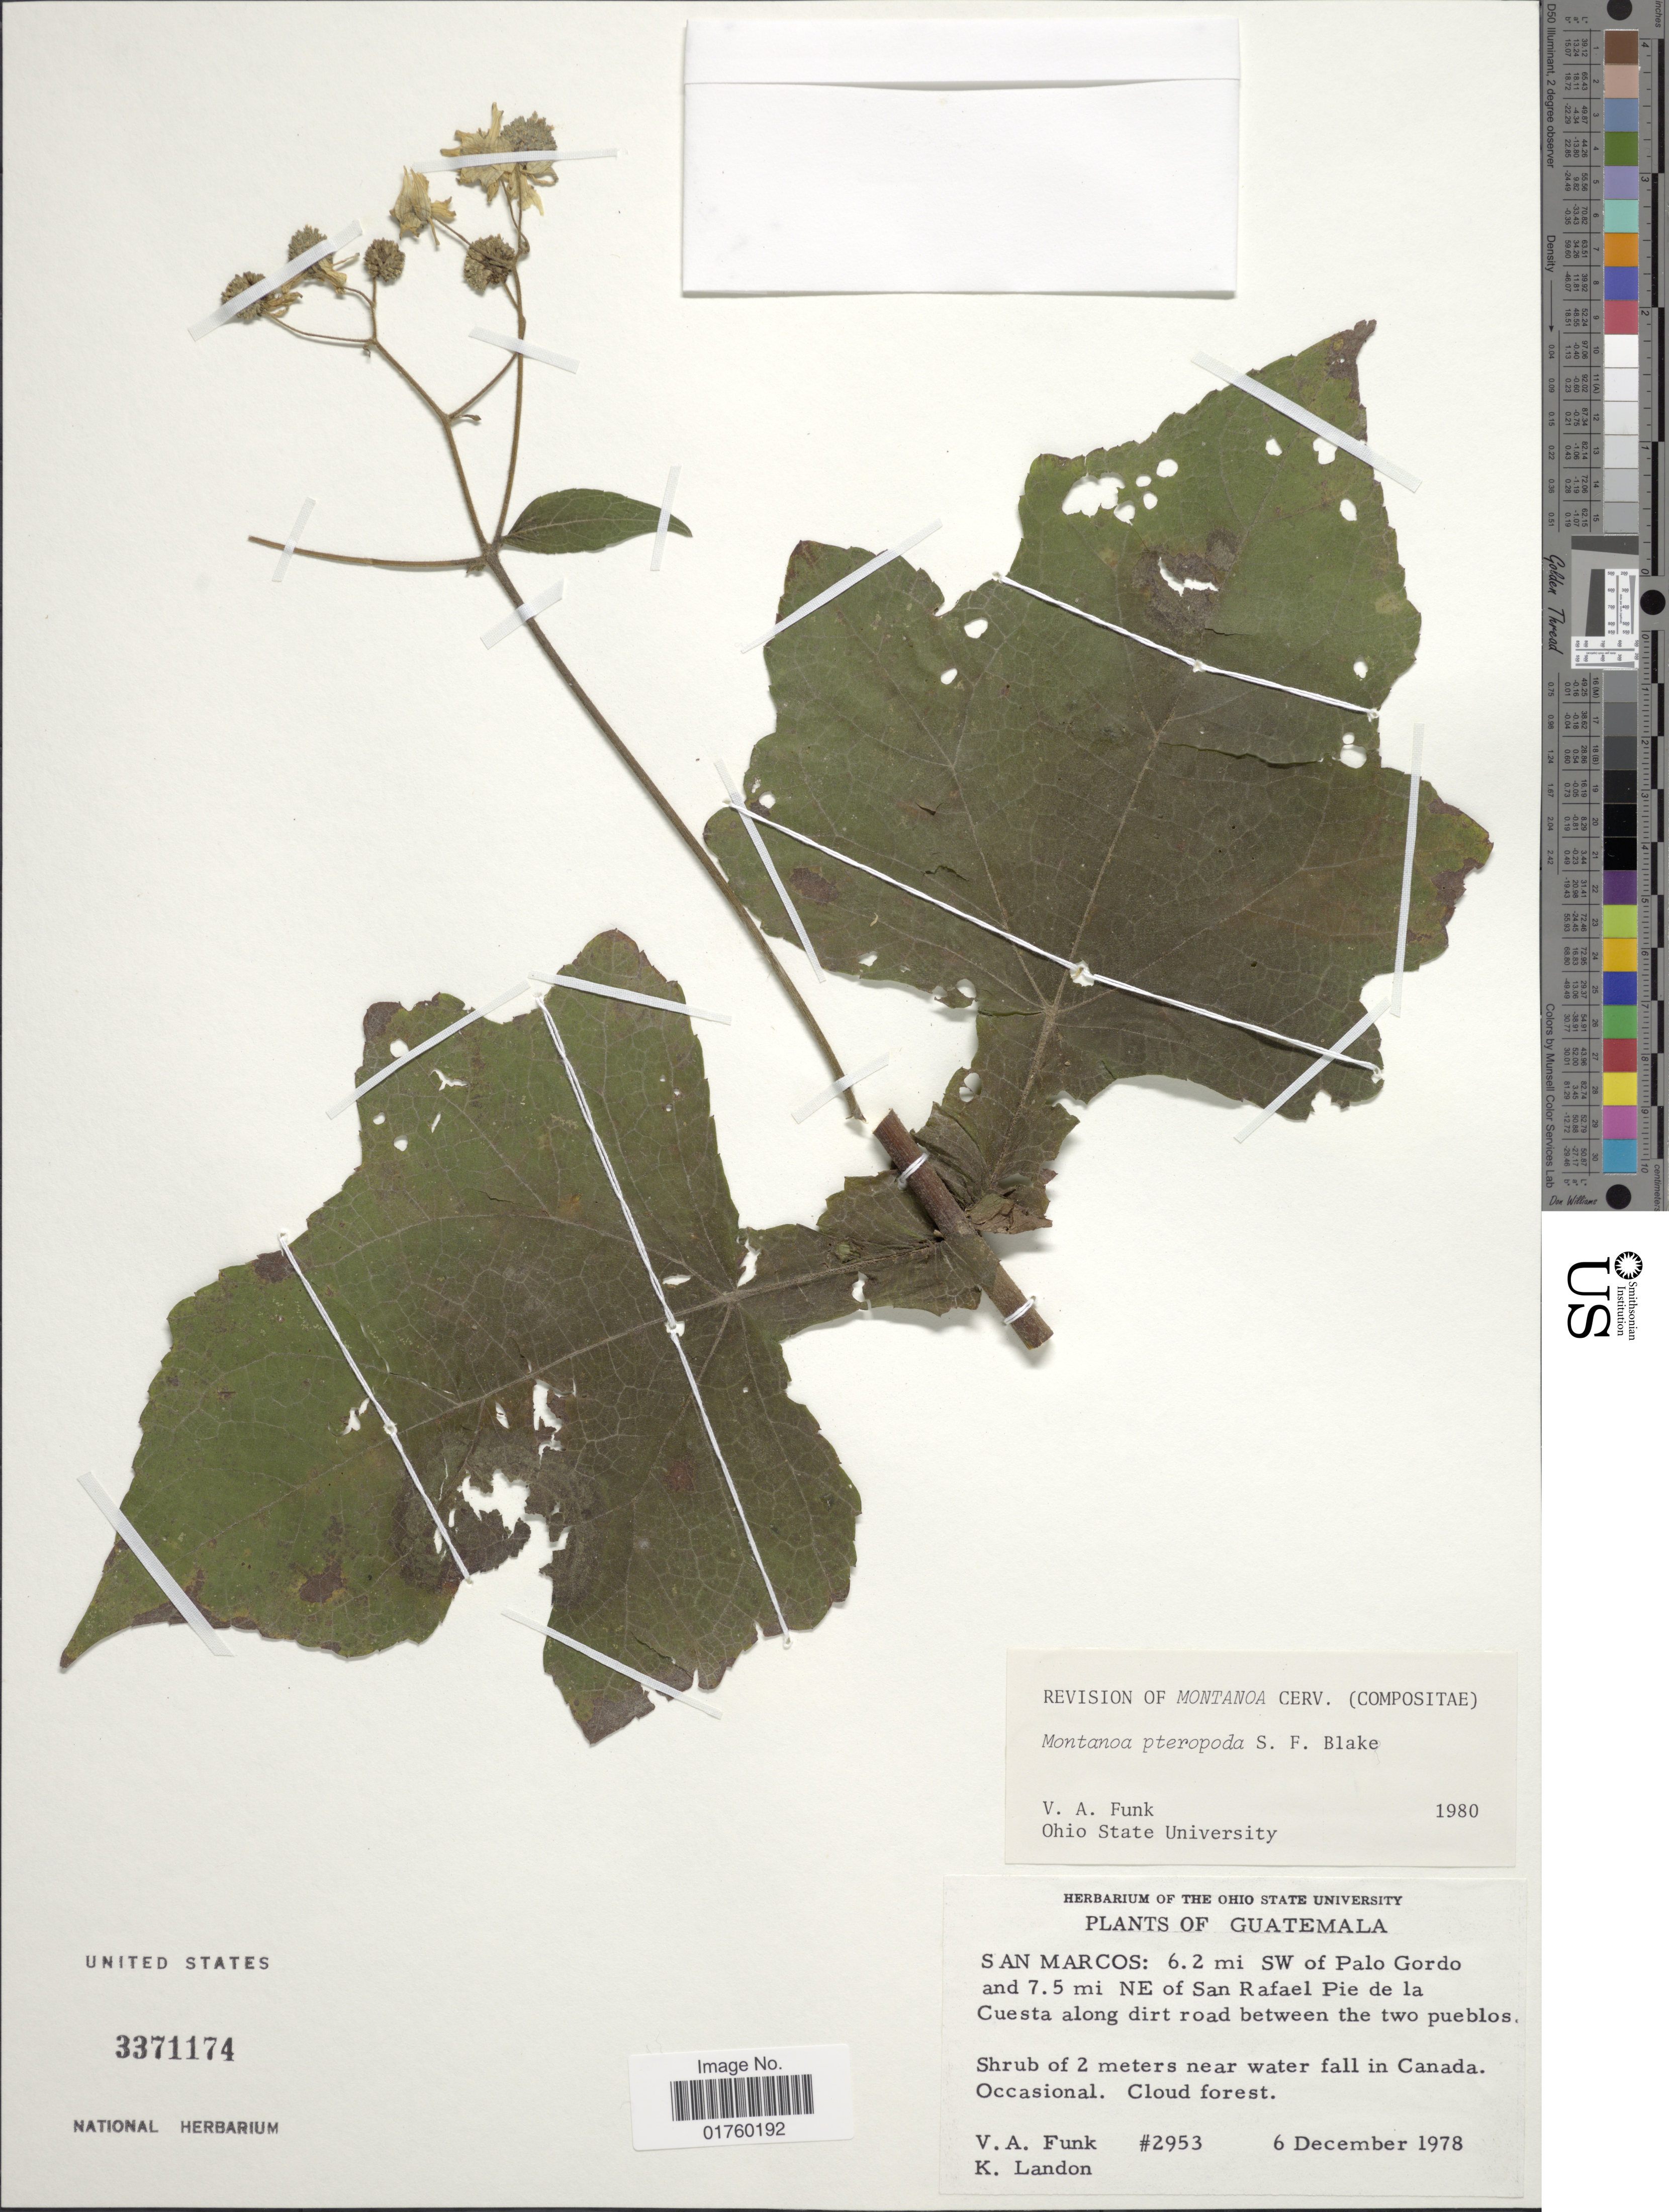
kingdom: Plantae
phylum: Tracheophyta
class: Magnoliopsida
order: Asterales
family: Asteraceae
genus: Montanoa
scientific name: Montanoa pteropoda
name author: S.F. Blake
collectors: V. Funk & K. C. Landon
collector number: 2953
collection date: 1978-12-06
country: Guatemala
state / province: San Marcos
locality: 6.2 mi SW of Palo Gordo and 7.5 mi NE of San Rafael Pie de la Cuesta along dirt road between the two pueblos.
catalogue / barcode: US 3371174